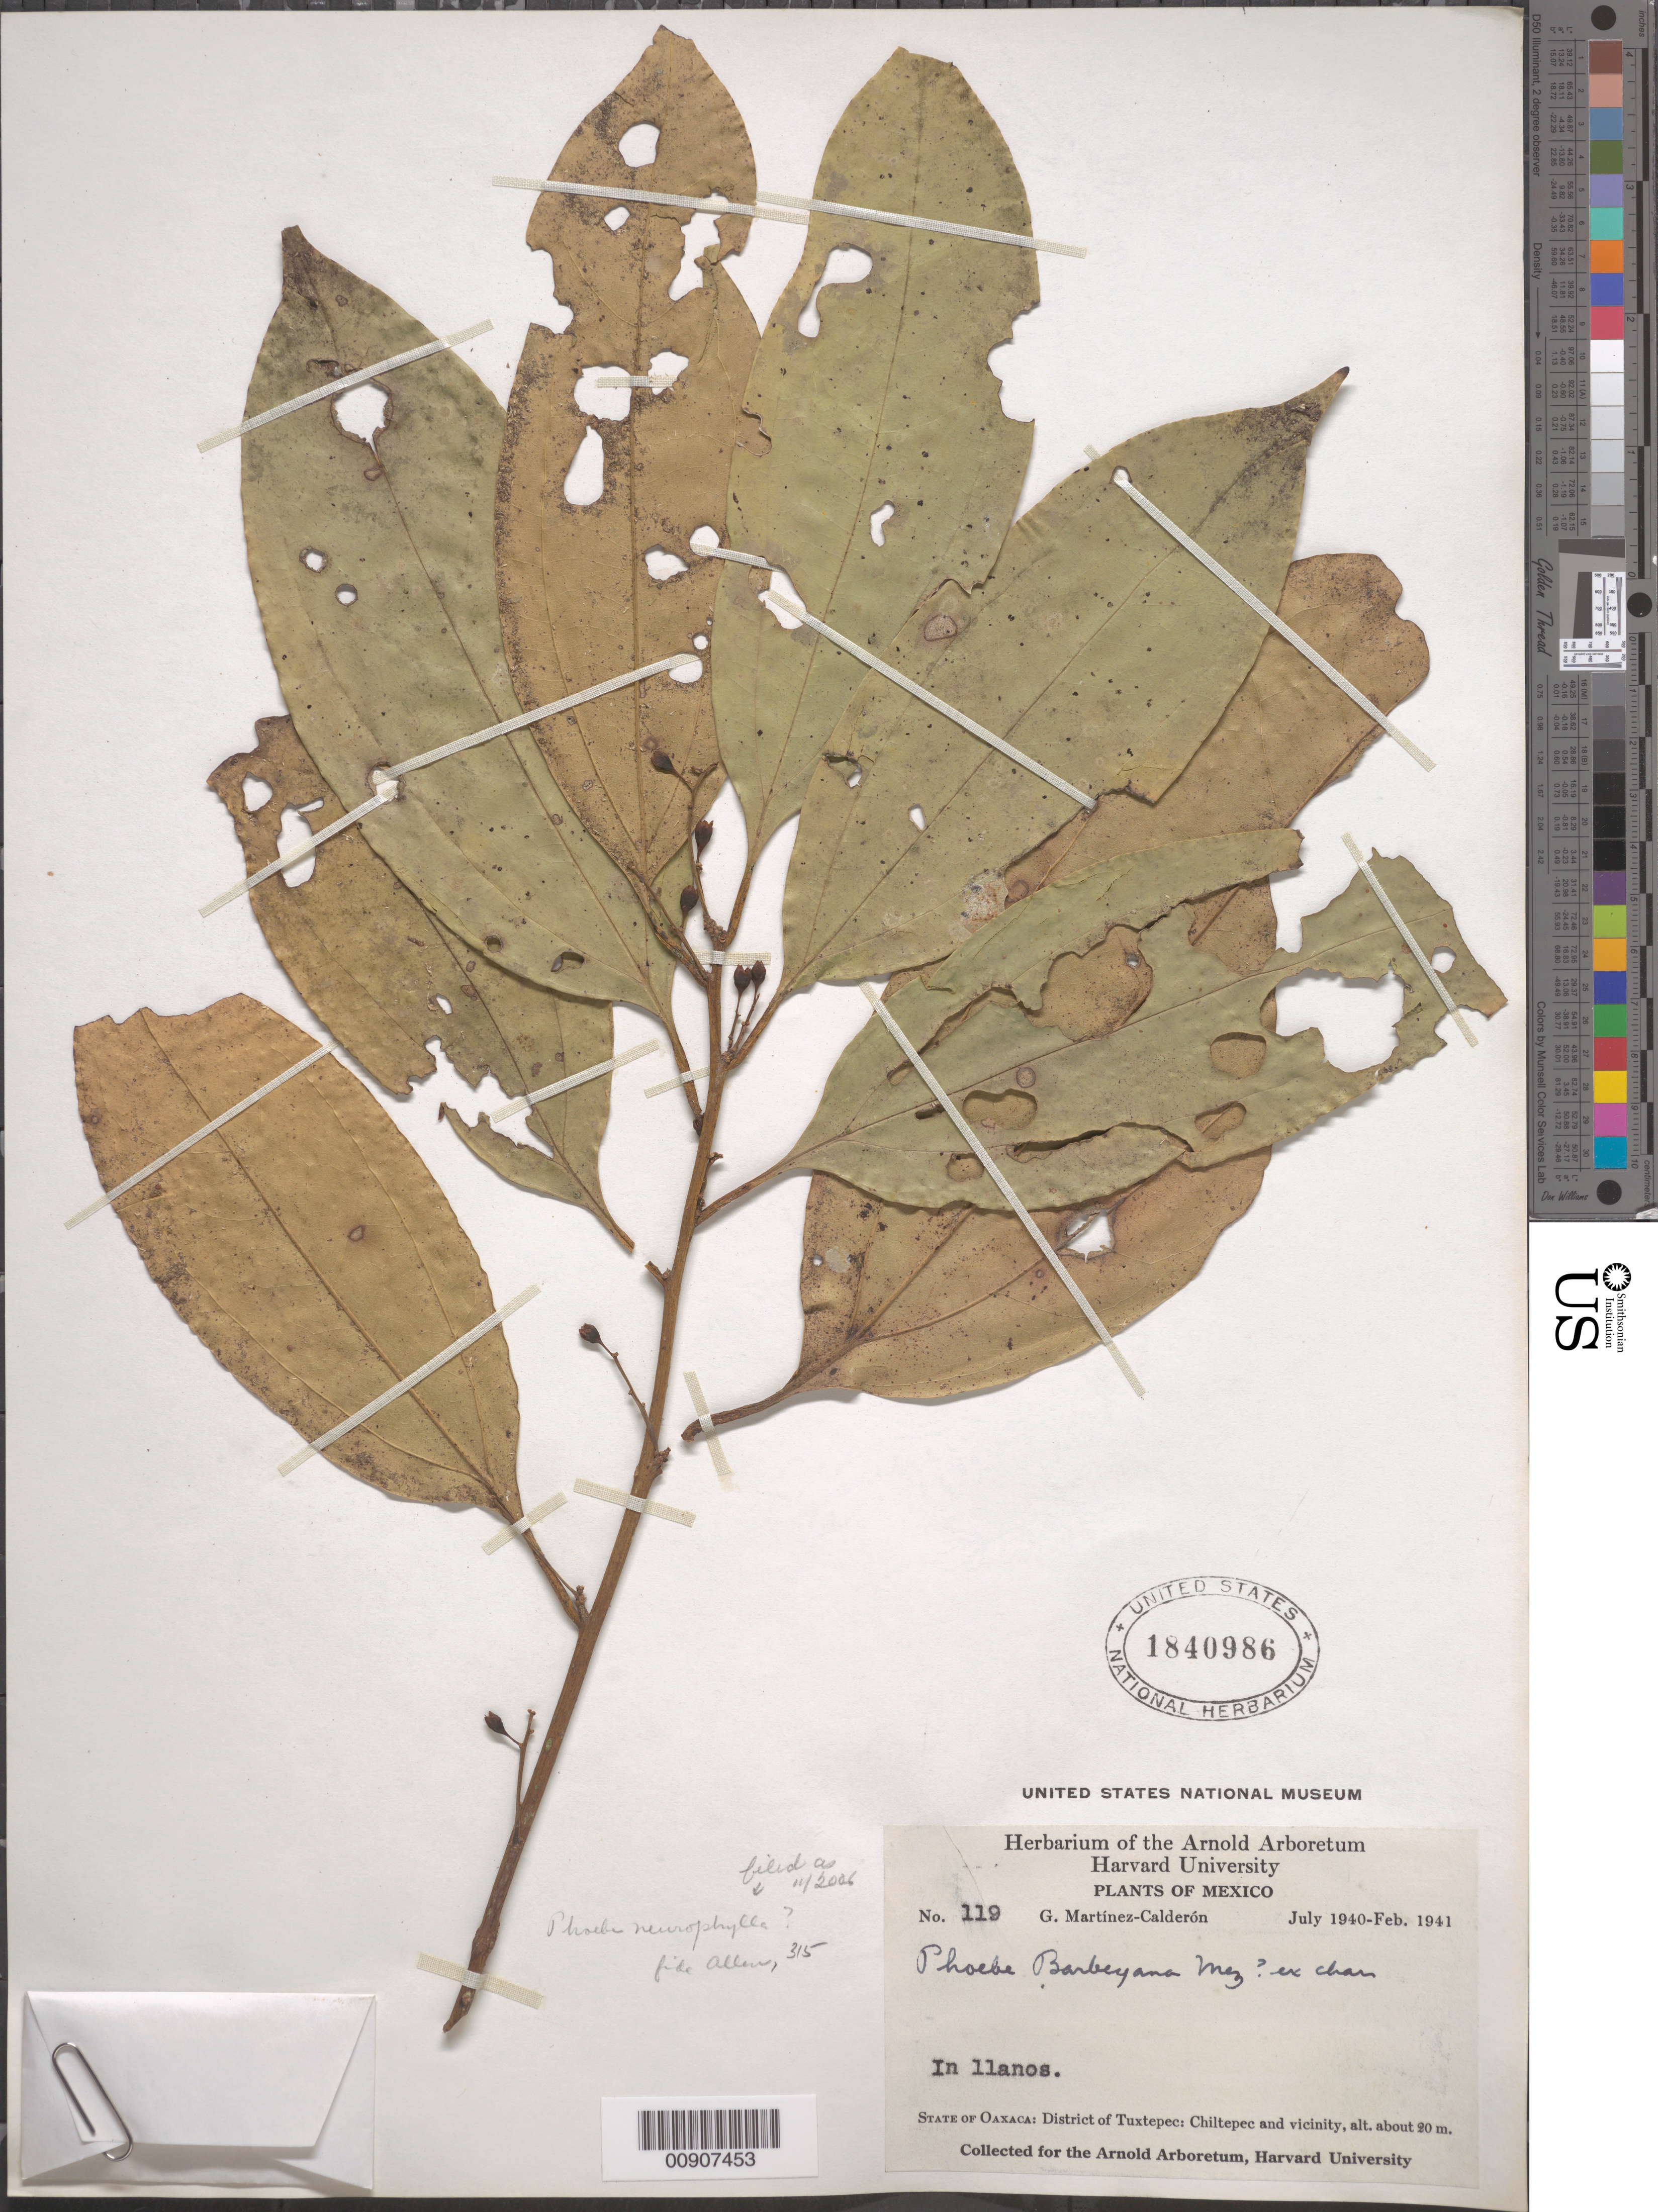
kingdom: Plantae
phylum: Tracheophyta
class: Magnoliopsida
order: Laurales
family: Lauraceae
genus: Phoebe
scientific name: Phoebe neurophylla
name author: Mez & Pittier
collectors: G. Martinez-C.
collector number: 119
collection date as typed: Jul 1940 to -- Feb 1941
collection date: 1940-07/1941-02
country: Mexico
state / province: Oaxaca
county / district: Tuxtepec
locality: State of Oaxaca: District of Tuxtepec: Chiltepec and vicinity.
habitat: In llanos.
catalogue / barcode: US 1840986